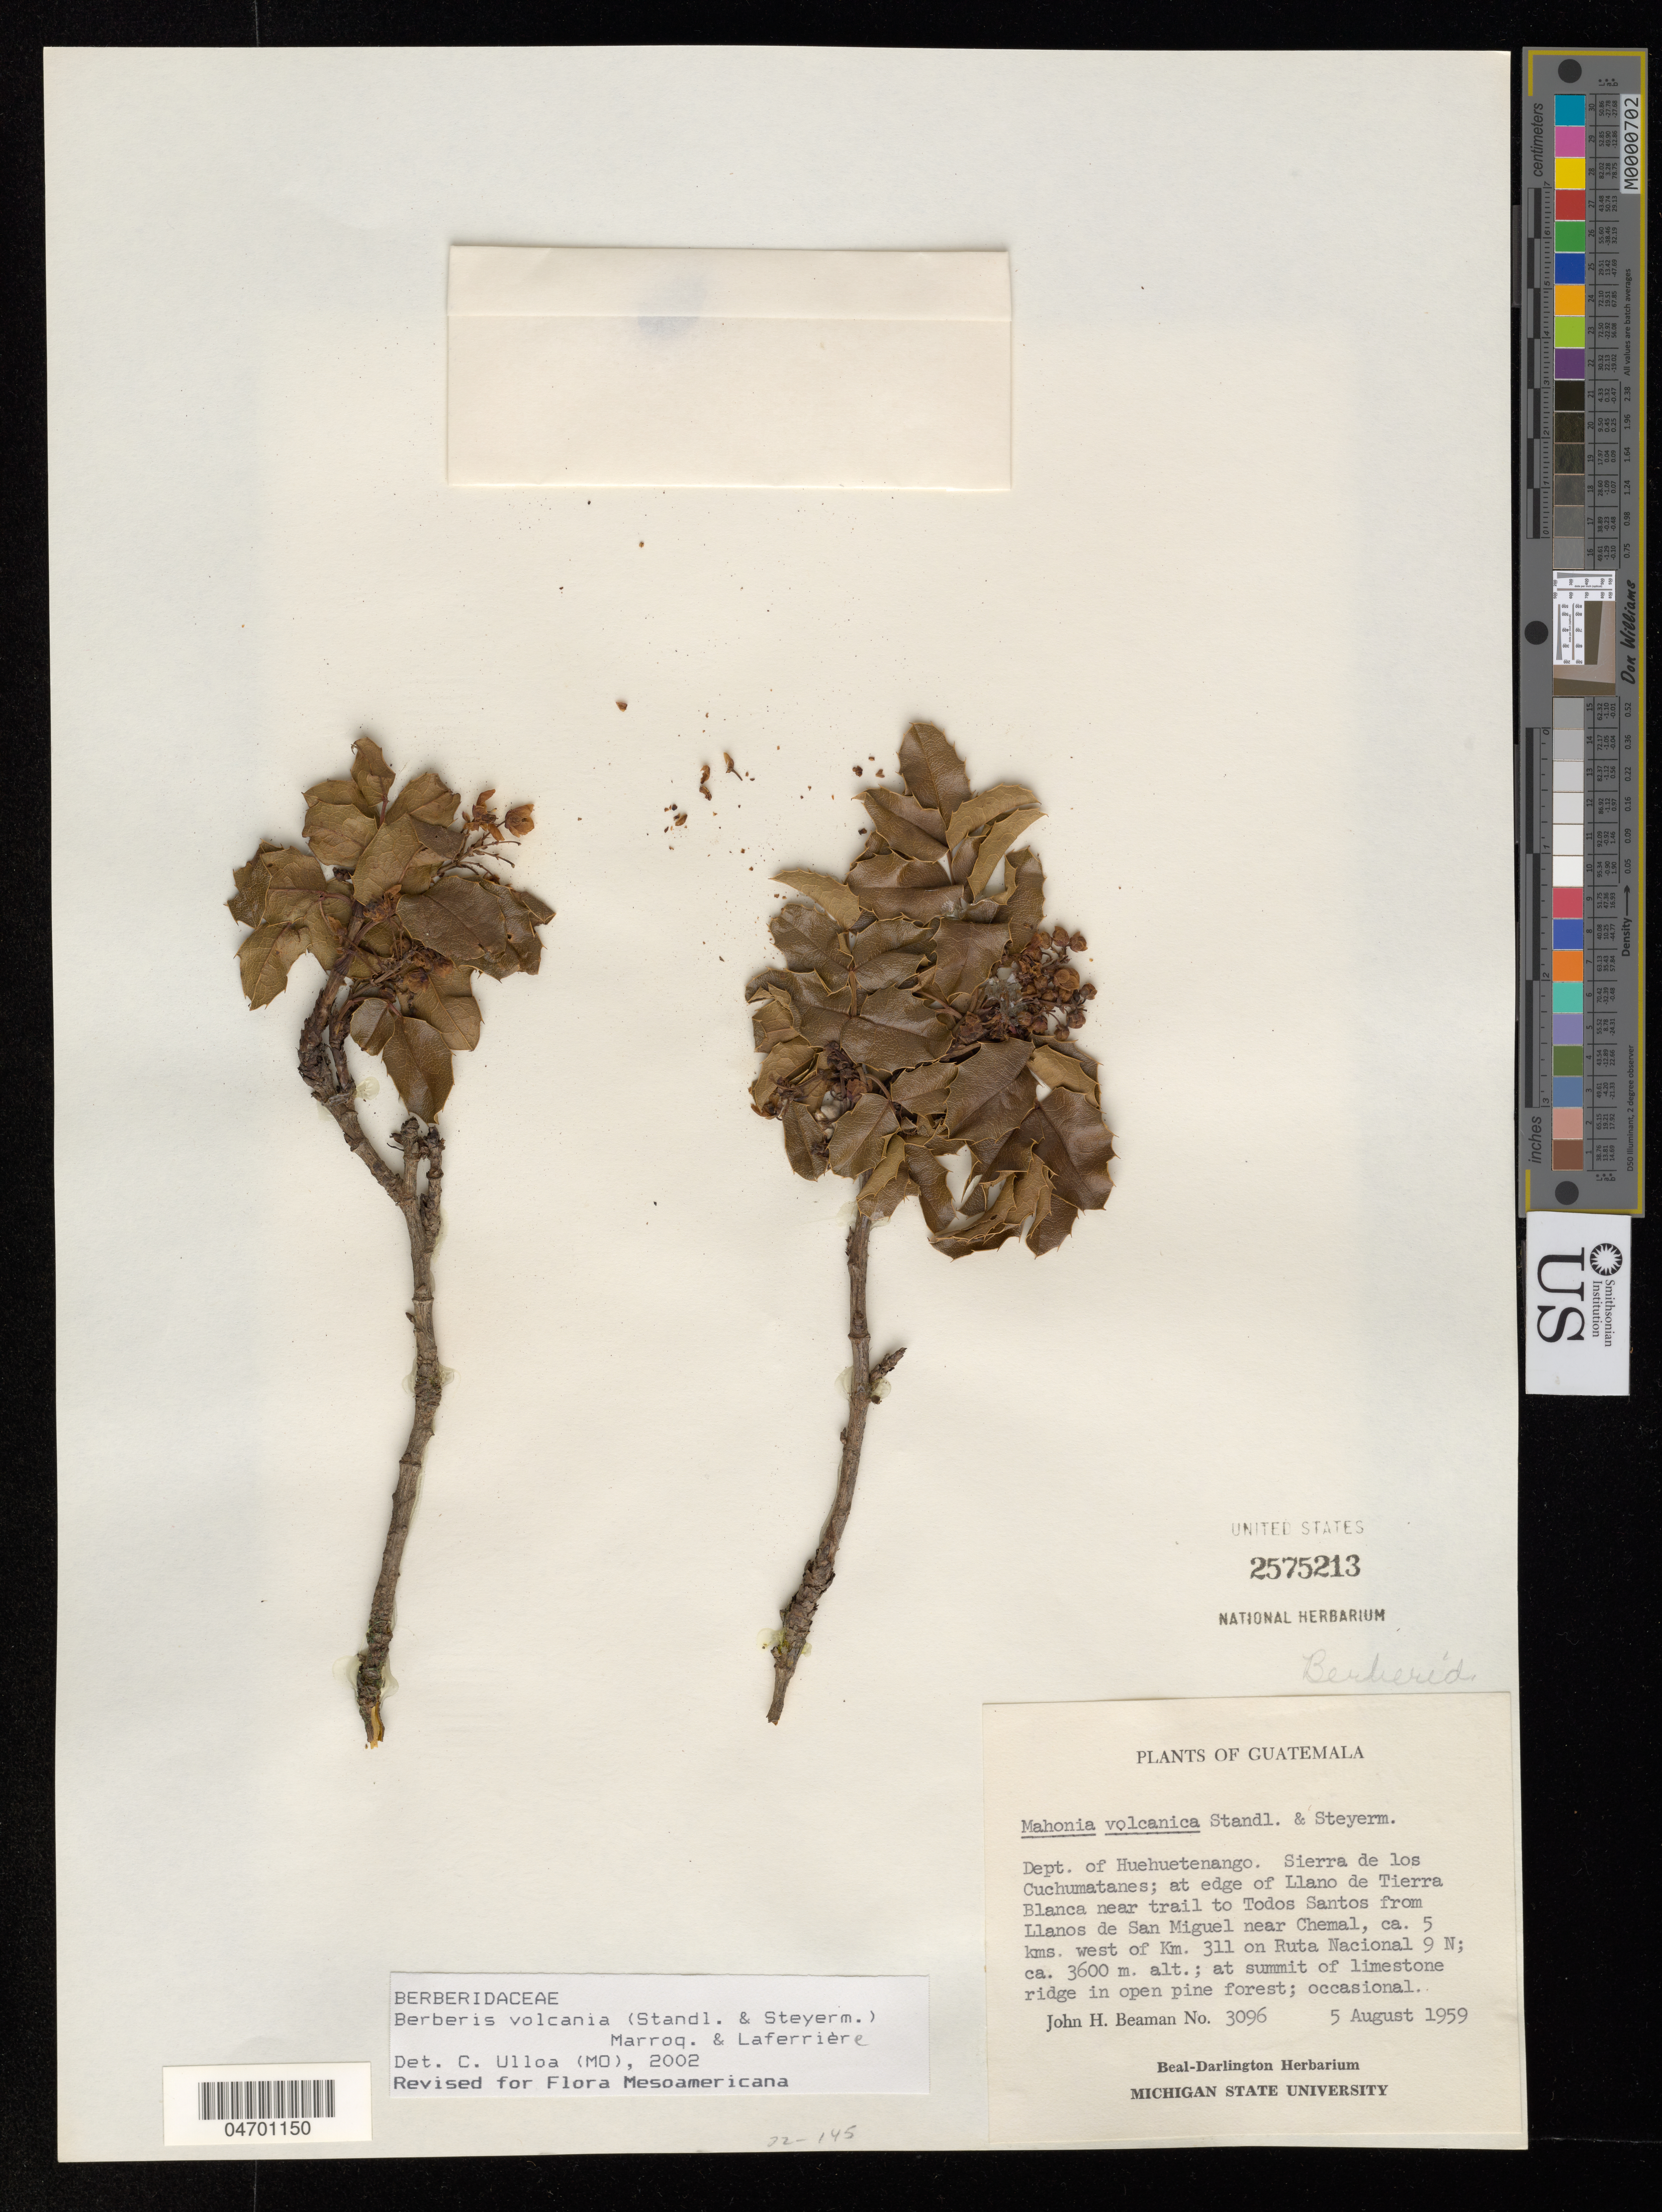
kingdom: Plantae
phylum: Tracheophyta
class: Magnoliopsida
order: Ranunculales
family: Berberidaceae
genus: Berberis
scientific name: Berberis volcania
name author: (Standl. & Steyerm.) Marroq. & Laferr.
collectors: J. H. Beaman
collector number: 3096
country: Guatemala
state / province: Huehuetenango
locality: Dept. of Huehuetenango. Sierra de los Cuchumatanes; at edge of Llano de Tierra Blanca near trail to Todos Santos from Llanos de San Miguel near Chemal, ca. 5 kms. west of Km. 311 on Ruta Nacional 9 N.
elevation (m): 3600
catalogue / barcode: US 2575213